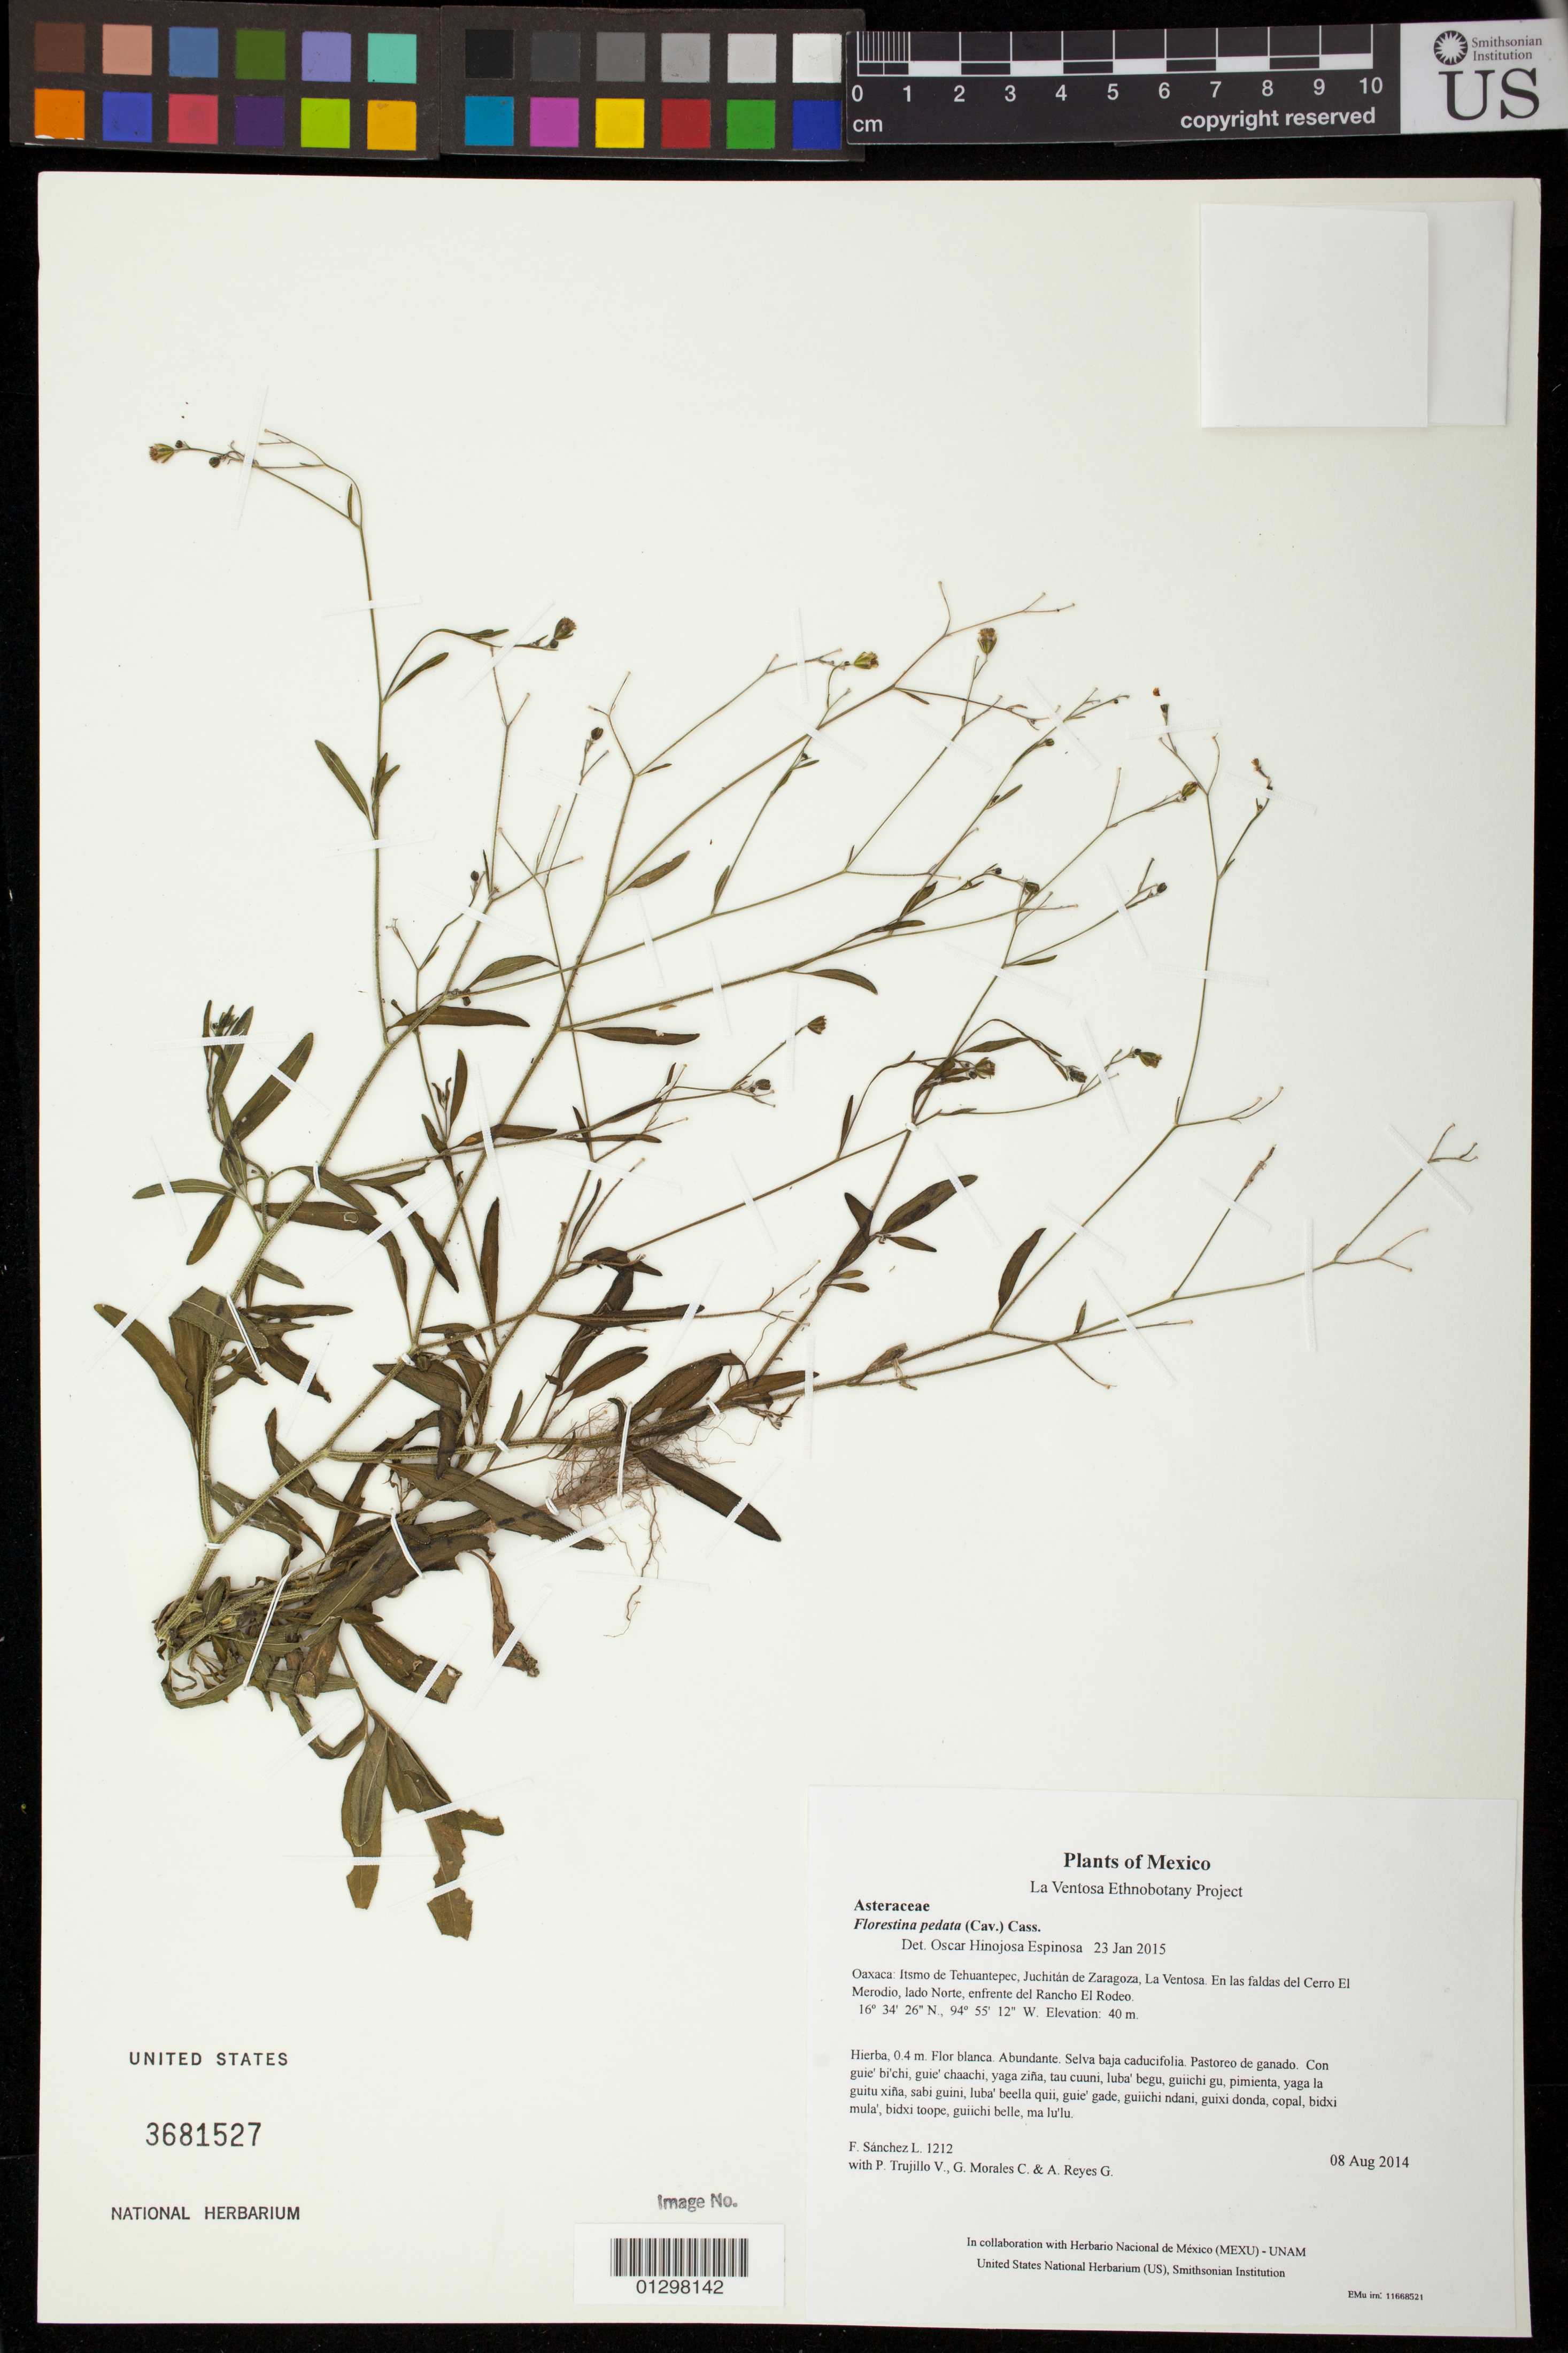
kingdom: Plantae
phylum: Tracheophyta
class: Magnoliopsida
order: Asterales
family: Asteraceae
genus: Florestina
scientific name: Florestina pedata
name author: (Cav.) Cass.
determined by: Hinojosa E., O.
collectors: F. Sánchez L., P. Trujillo V., G. Morales C. & A. Reyes G.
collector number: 1212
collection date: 2014-08-08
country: Mexico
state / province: Oaxaca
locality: Itsmo de Tehuantepec, Juchitán de Zaragoza, La Ventosa. En las faldas del Cerro El Merodio, lado Norte, enfrente del Rancho El Rodeo.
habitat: Selva baja caducifolia. Pastoreo de ganado.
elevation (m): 40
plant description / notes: MEXU, SERO, US; Guixi bandaga. 0.4 m. Guie' naquichi'. Stale.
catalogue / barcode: US 3681527